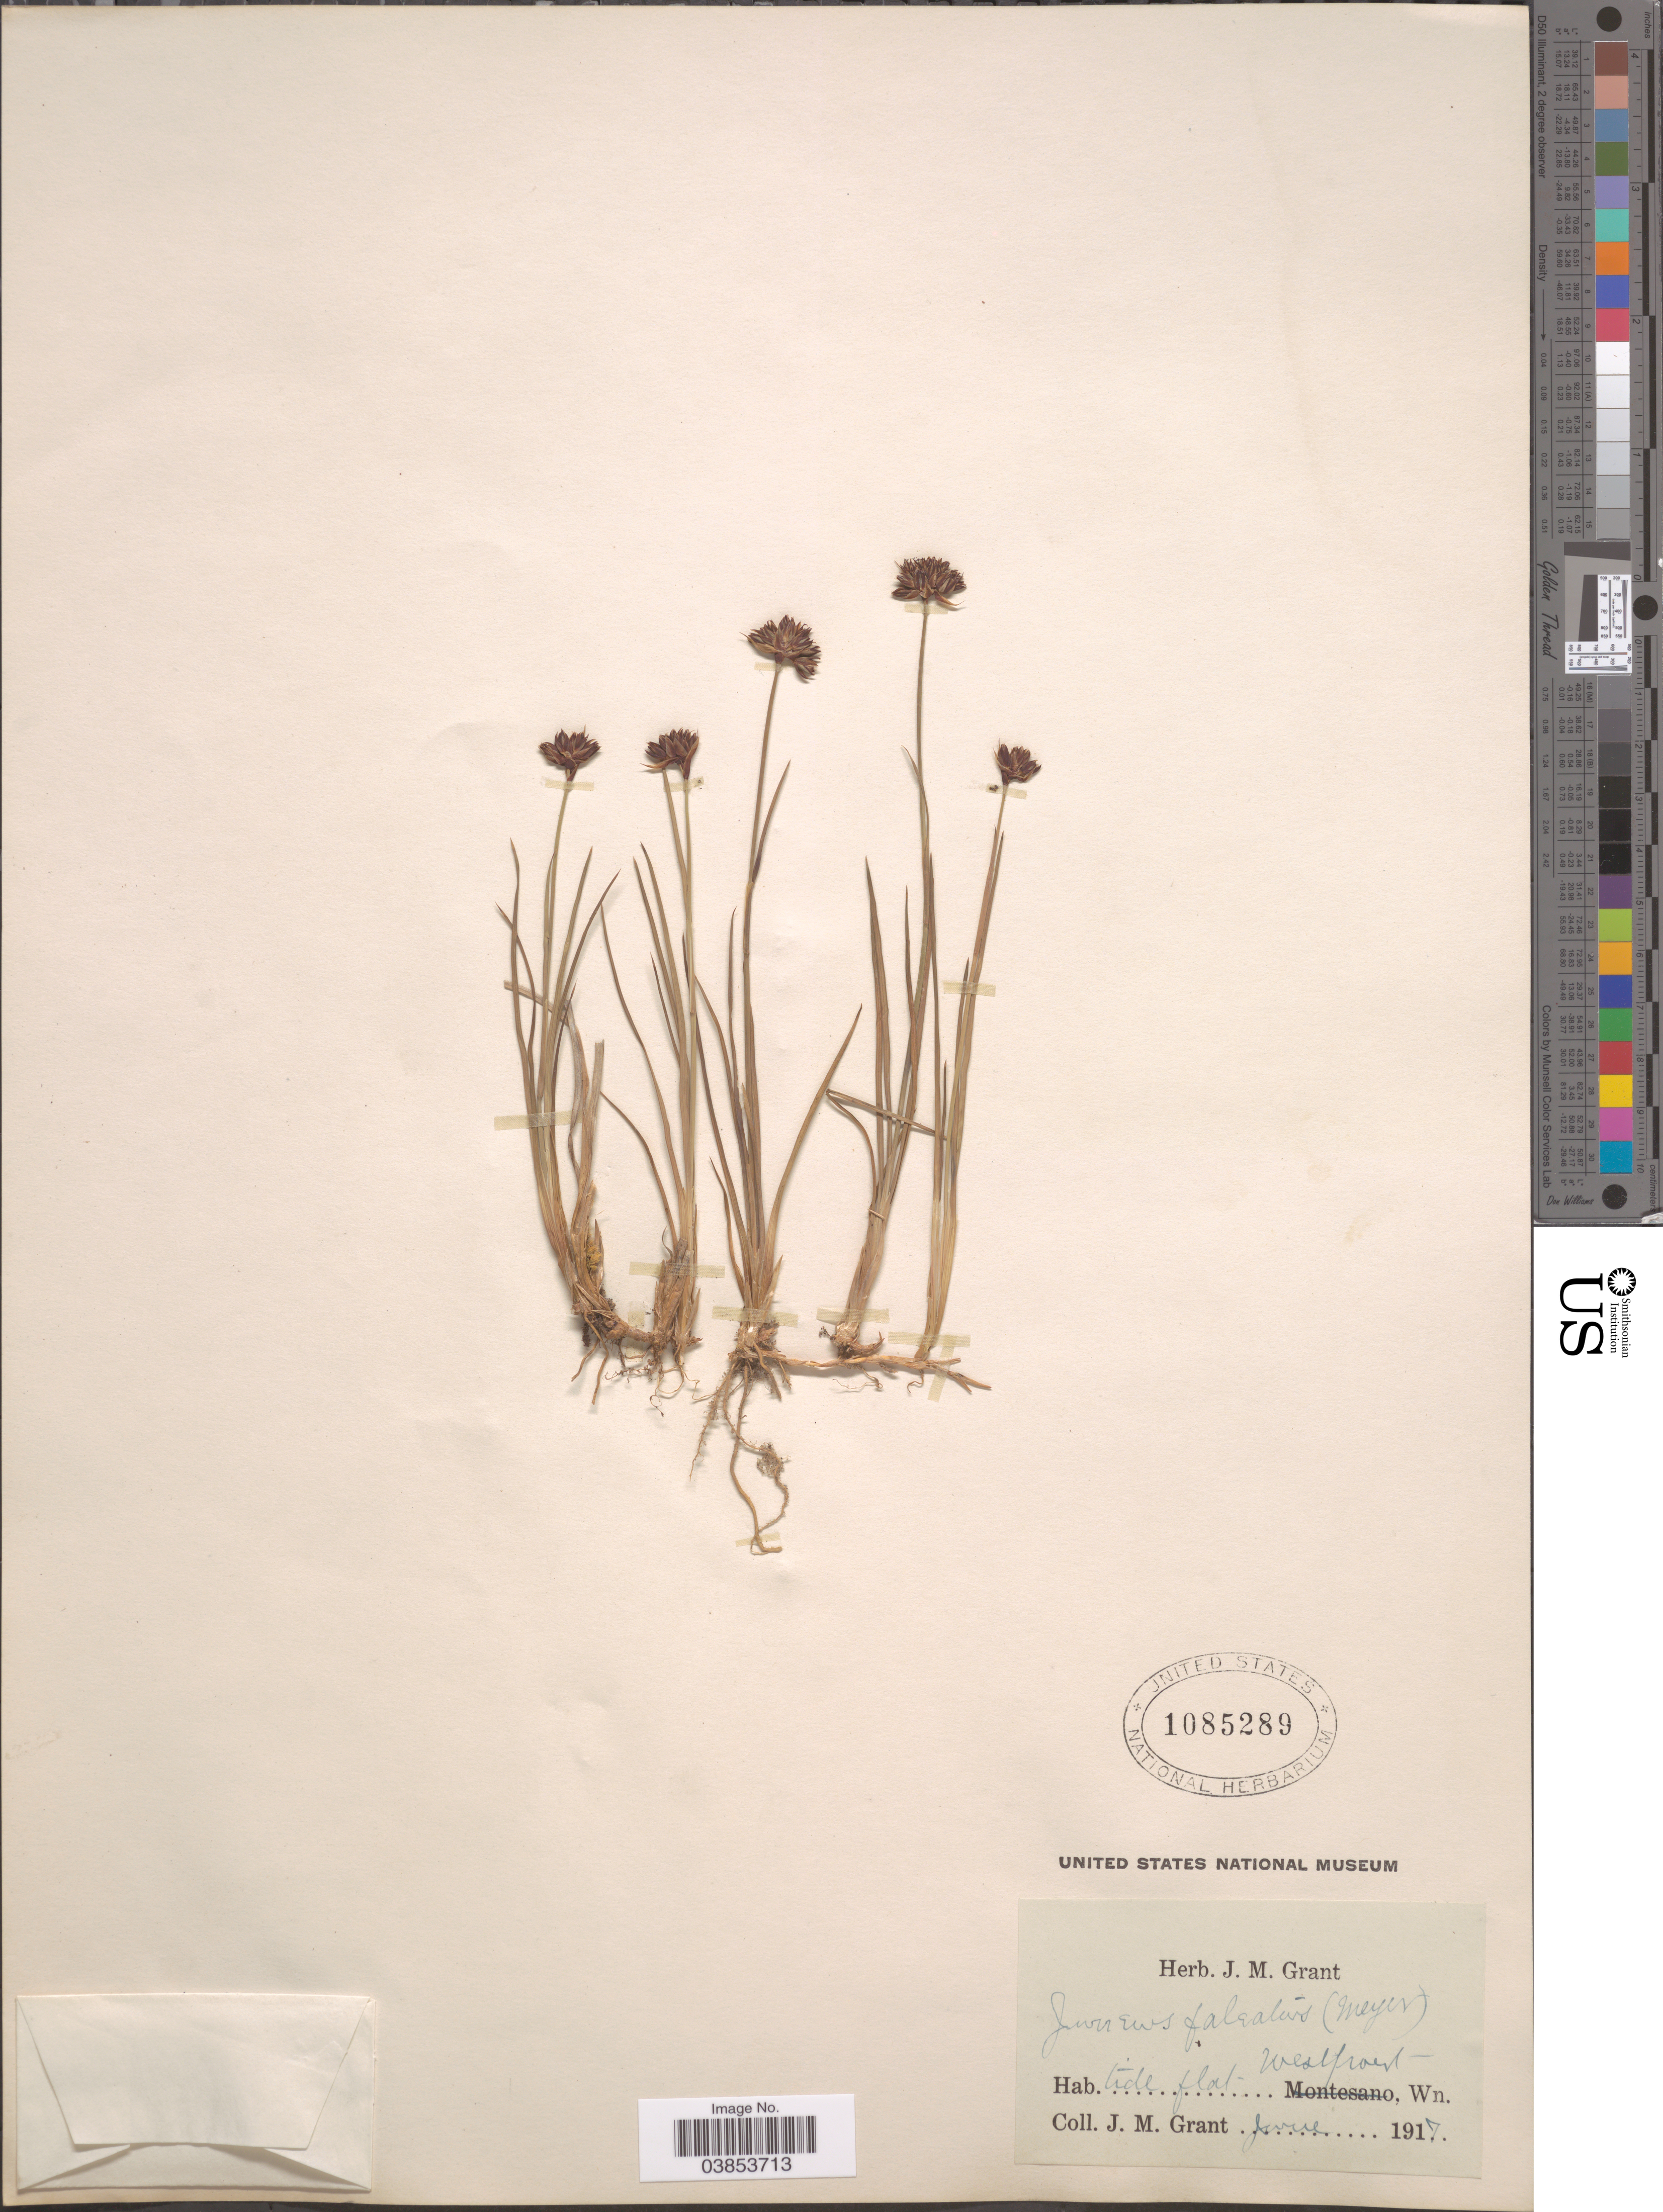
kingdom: Plantae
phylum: Tracheophyta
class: Liliopsida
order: Poales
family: Juncaceae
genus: Juncus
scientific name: Juncus falcatus var. alaskensis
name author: Coville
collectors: J. M. Grant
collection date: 1917-06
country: United States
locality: Tide flat, Westport.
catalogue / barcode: US 1085289